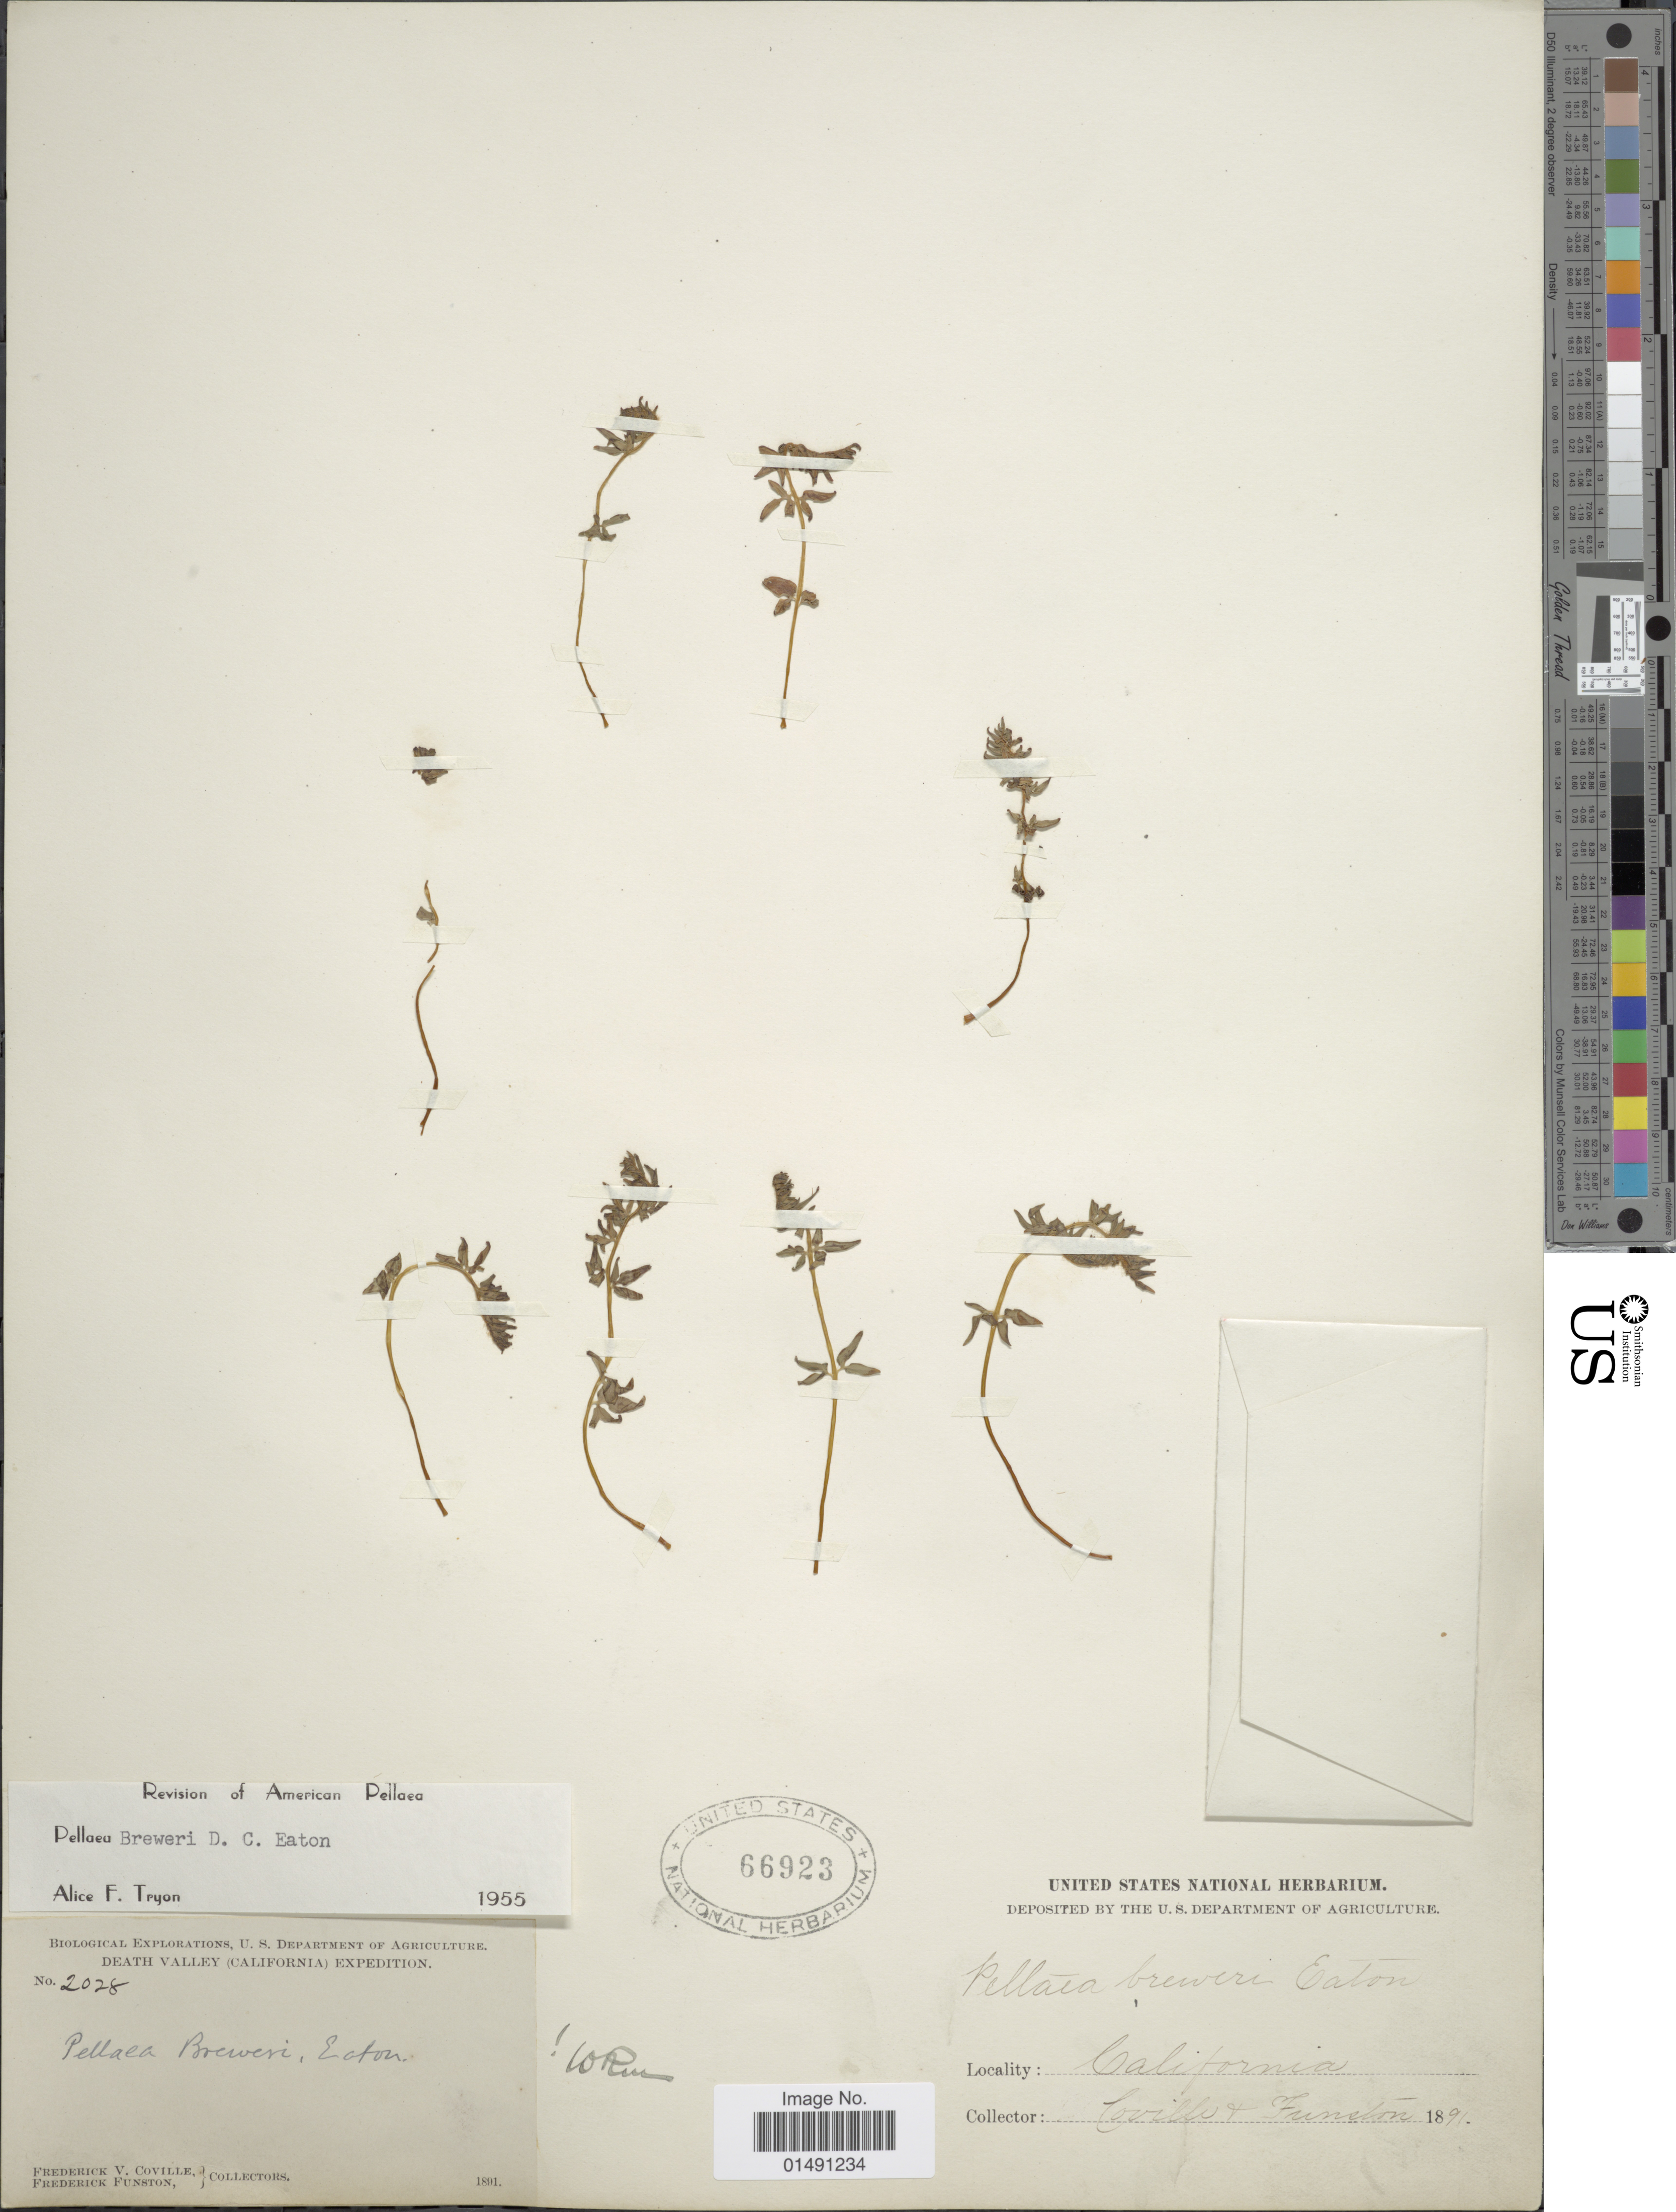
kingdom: Plantae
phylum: Tracheophyta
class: Polypodiopsida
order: Polypodiales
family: Pteridaceae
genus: Pellaea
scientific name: Pellaea breweri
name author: D.C. Eaton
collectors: F. V. Coville & F. Funston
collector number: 2028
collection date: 1891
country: United States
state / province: California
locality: Death Valley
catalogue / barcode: US 66923